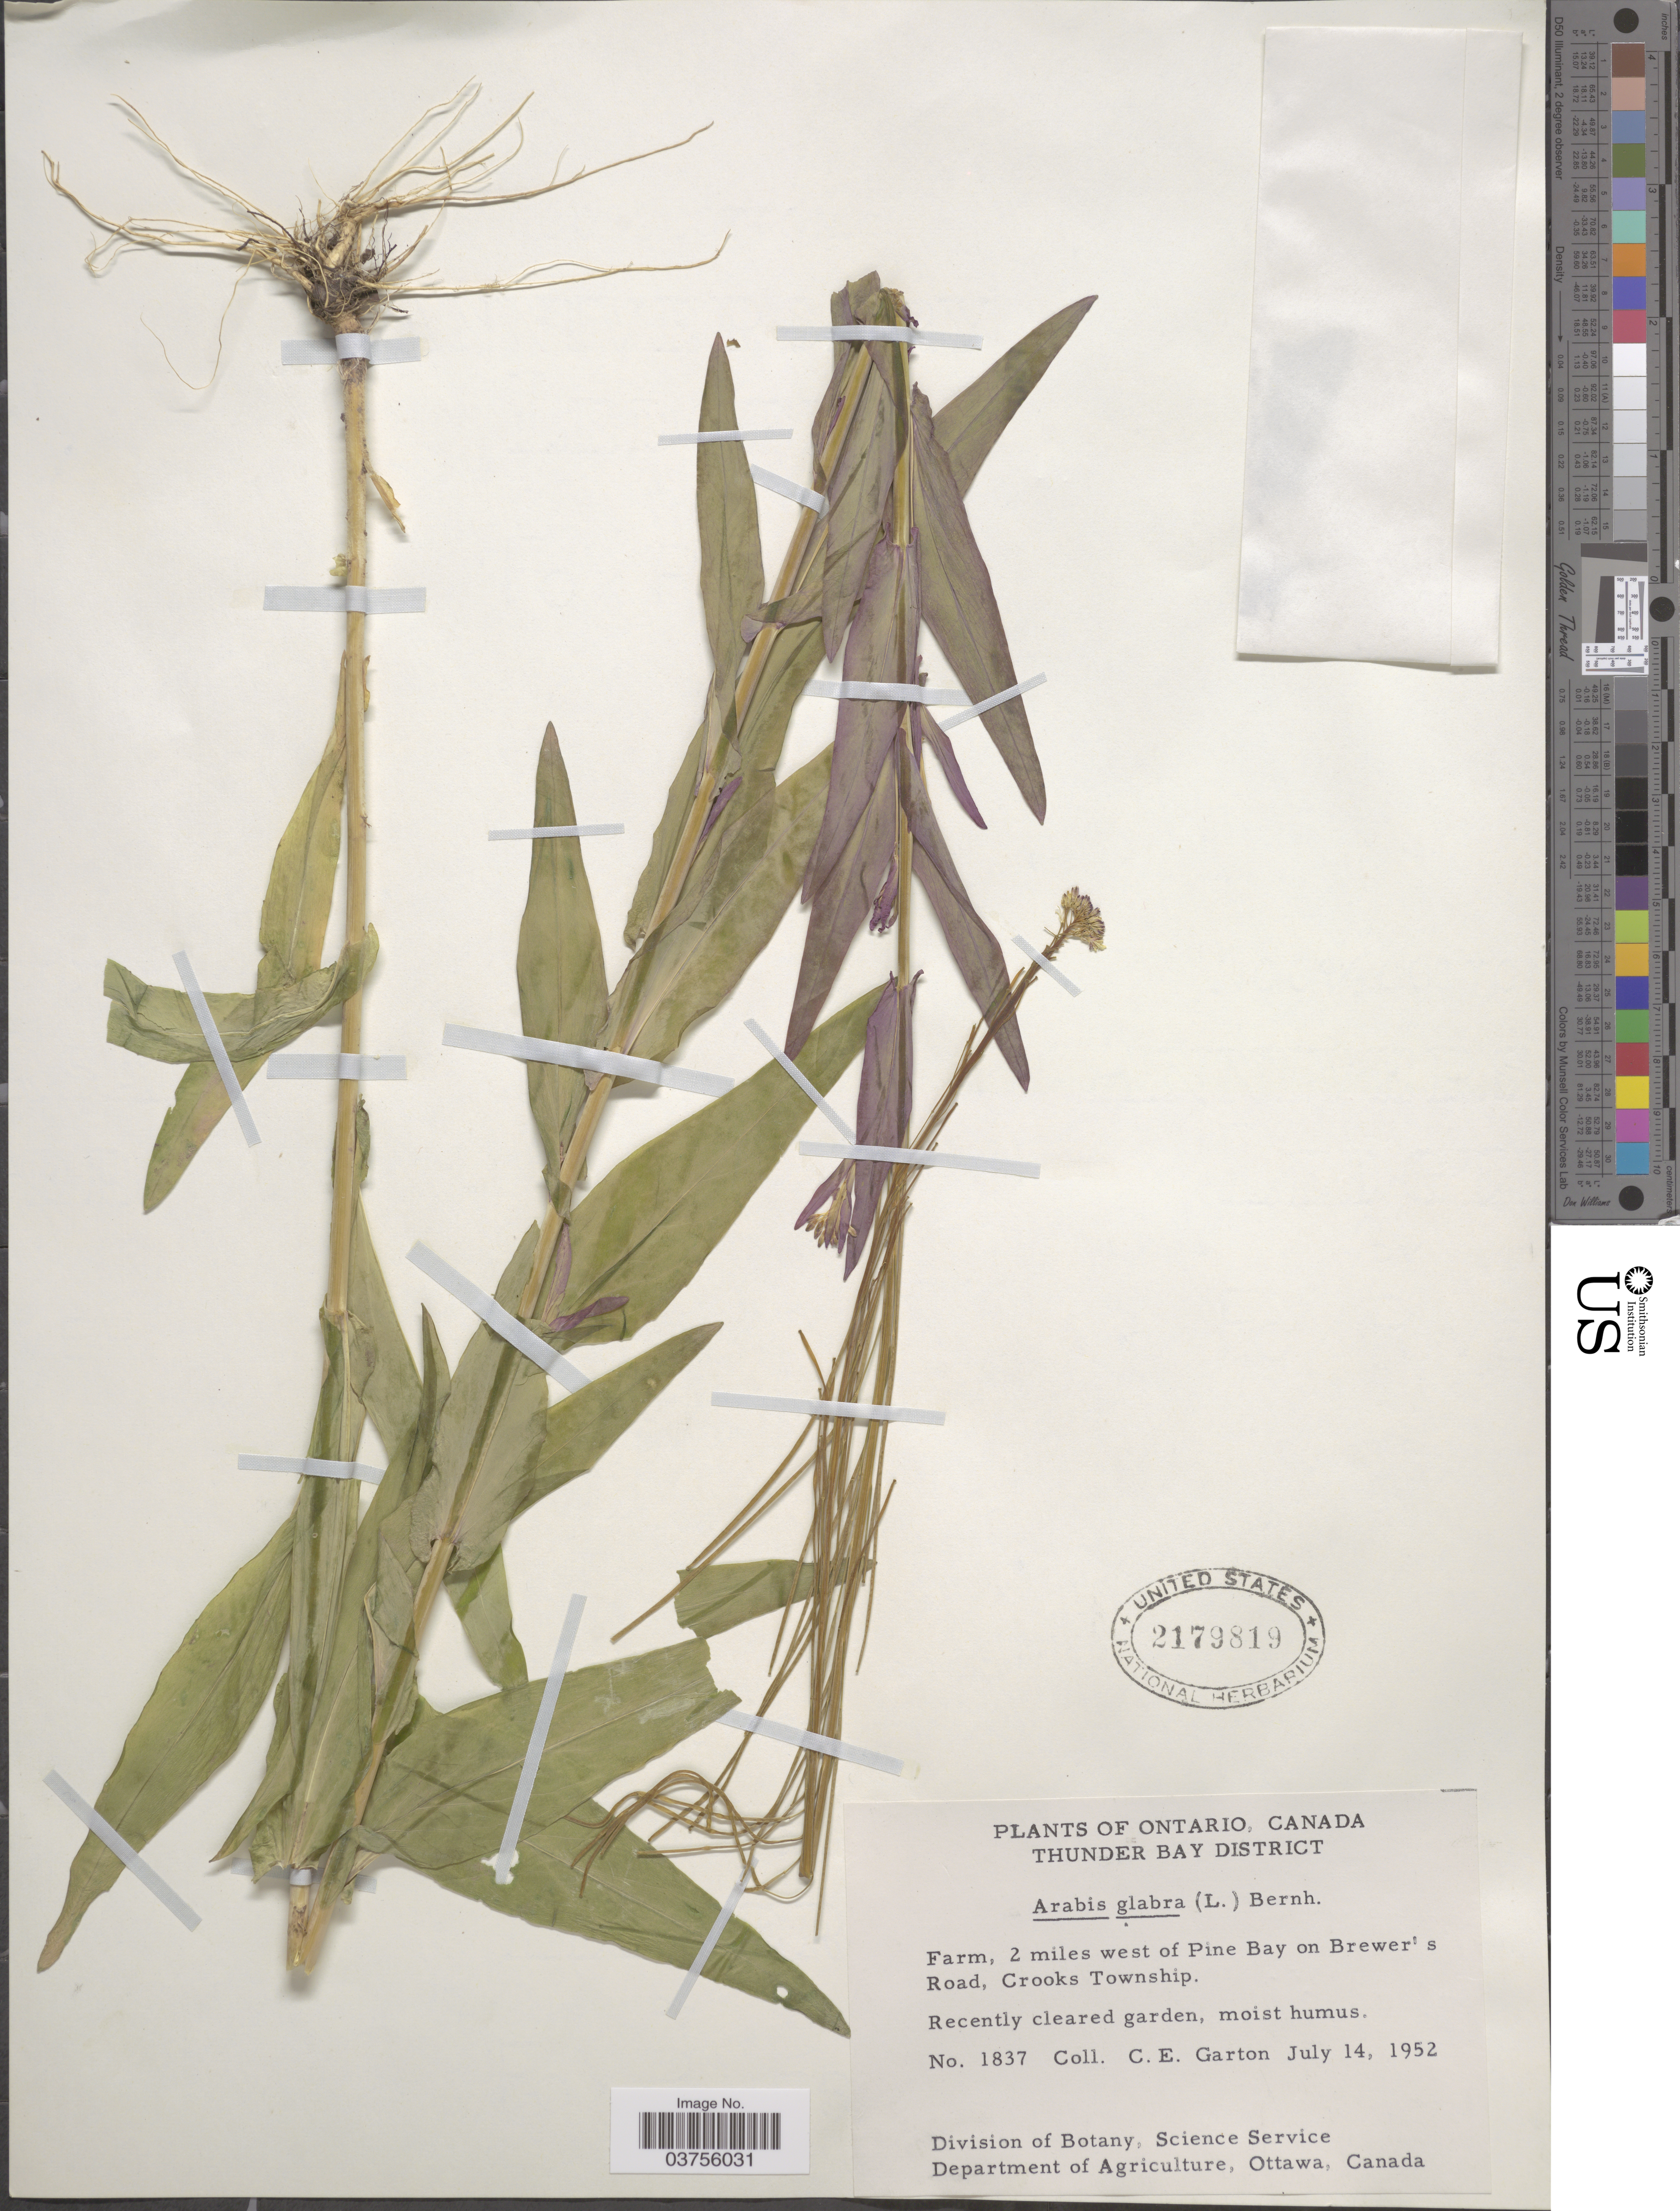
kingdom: Plantae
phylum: Tracheophyta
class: Magnoliopsida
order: Brassicales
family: Brassicaceae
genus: Turritis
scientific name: Turritis glabra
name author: L.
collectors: C. E. Garton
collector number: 1837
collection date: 1952-07-14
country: Canada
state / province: Ontario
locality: Thunder Bay District. Farm, 2 miles west of Pine Bay on Brewer's Road, Crooks Township. Recently cleared garden.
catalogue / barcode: US 2179819